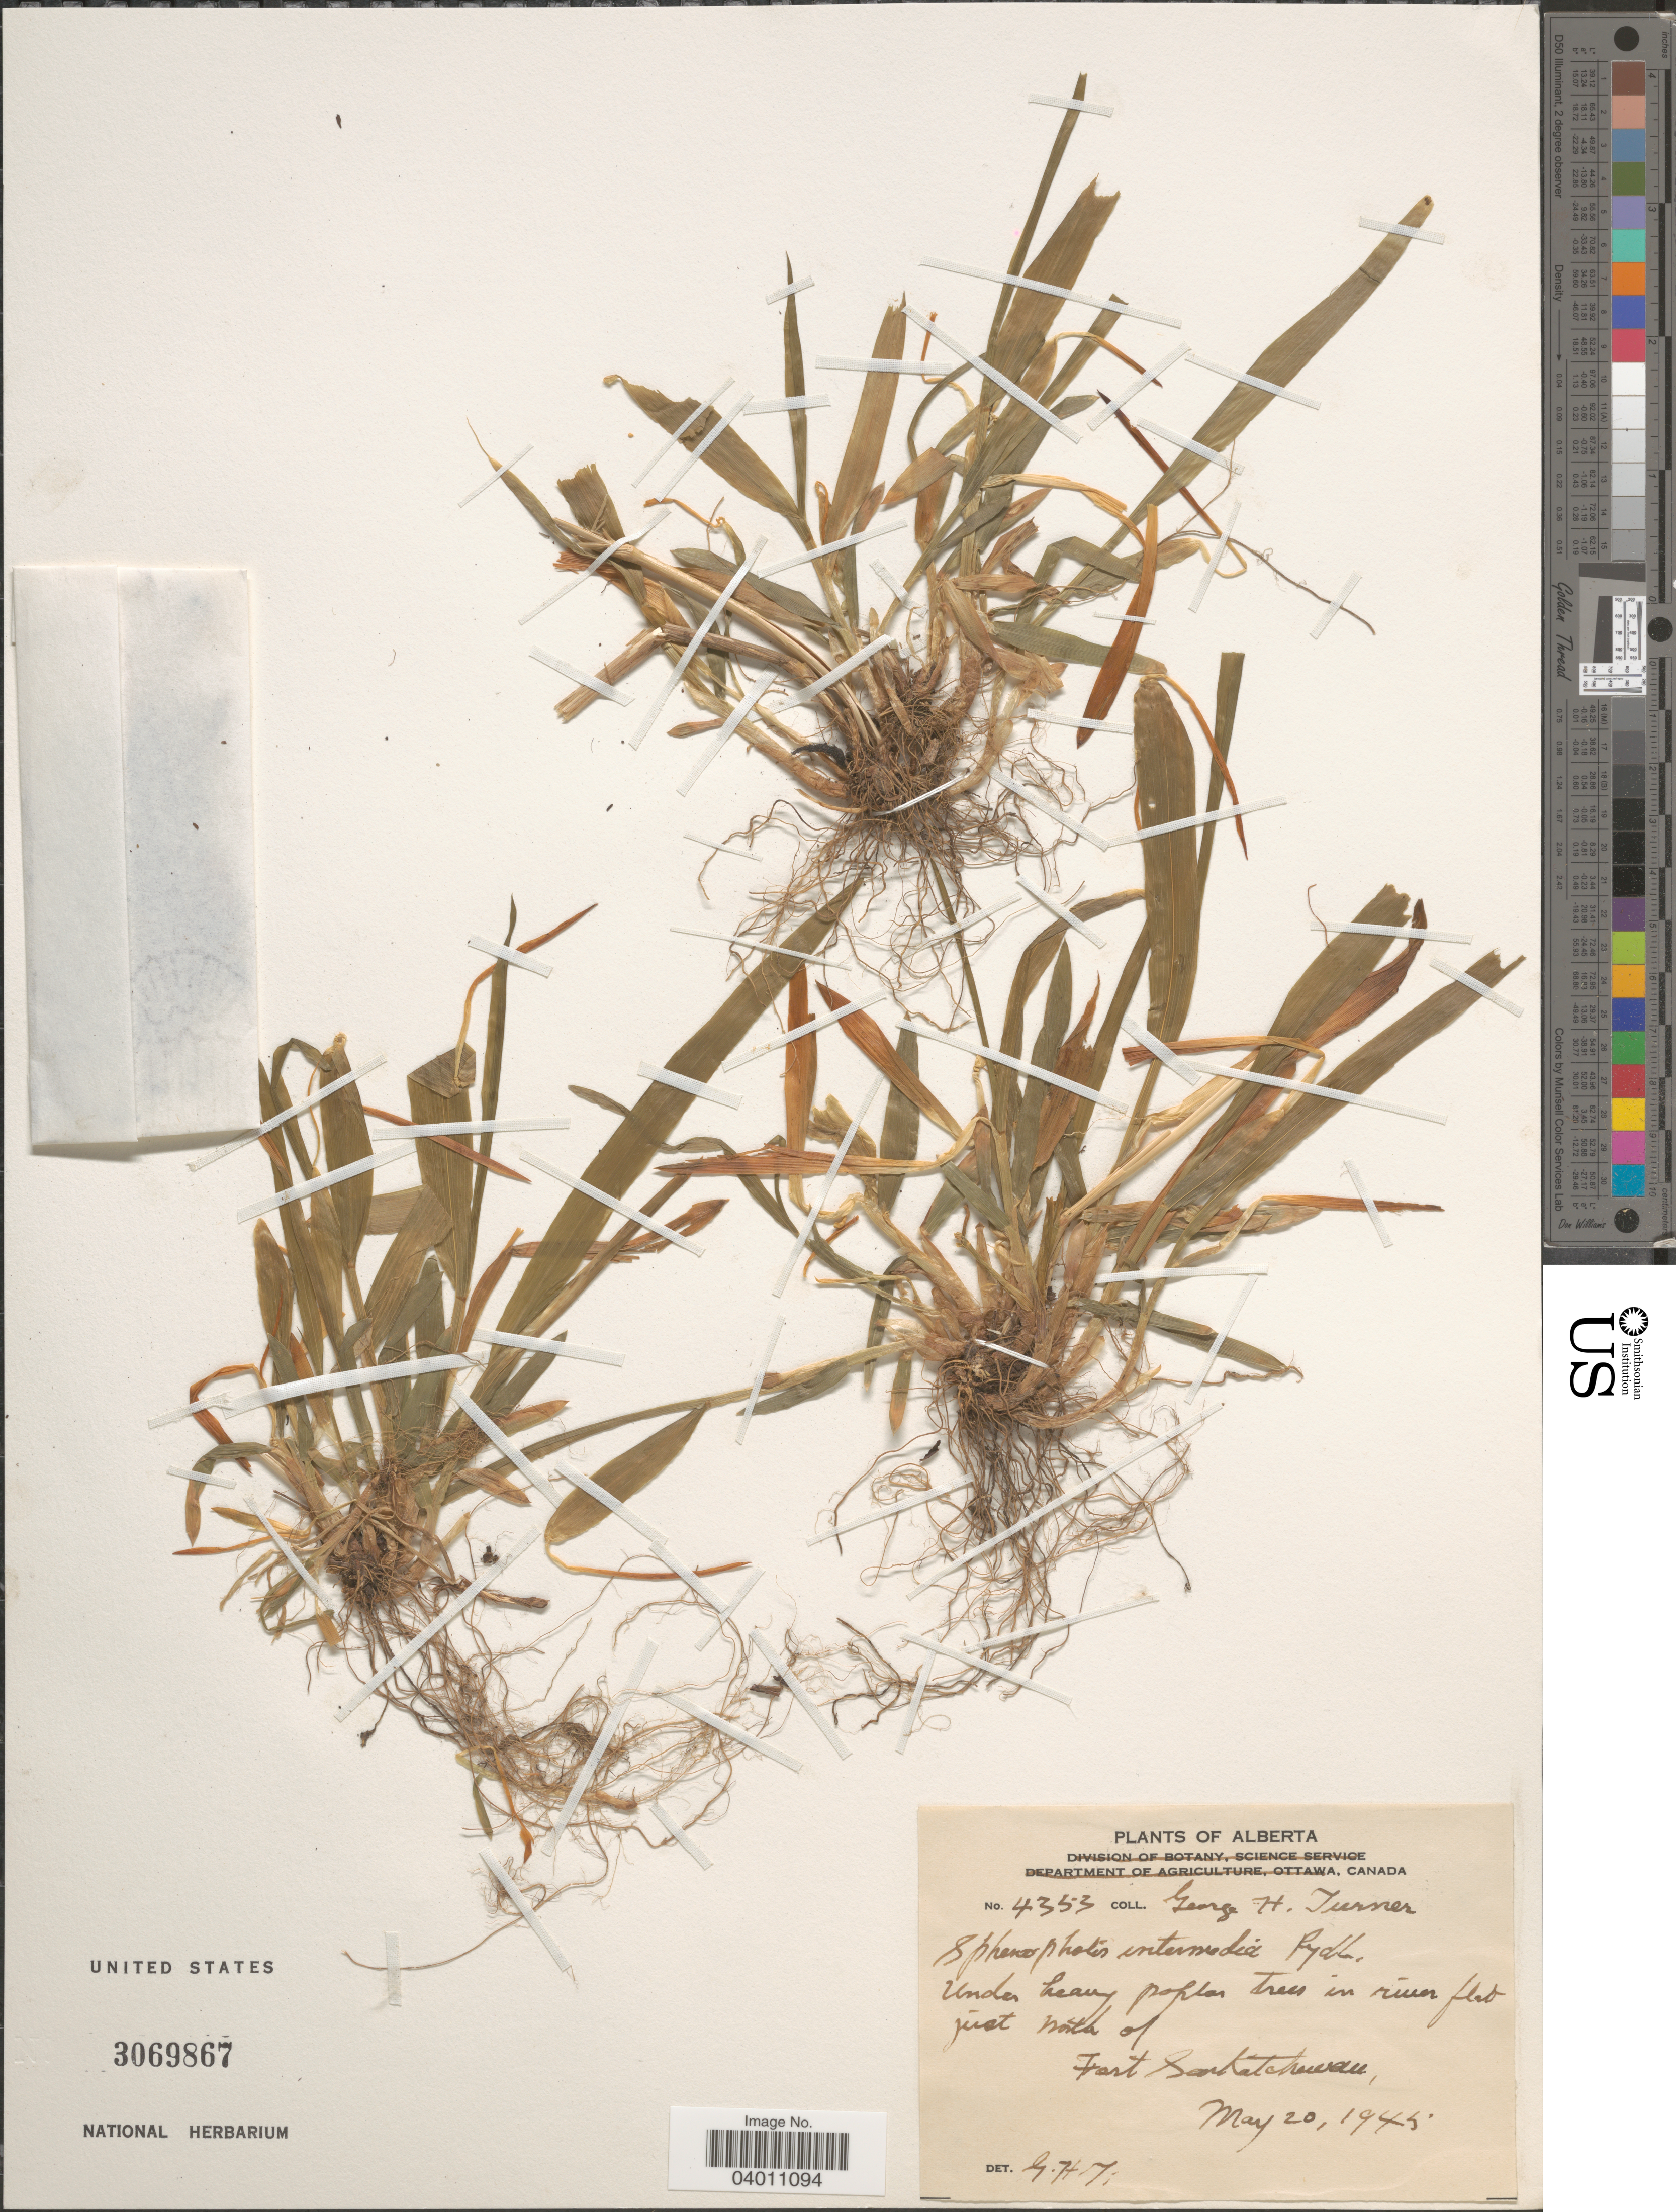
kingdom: Plantae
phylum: Tracheophyta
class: Liliopsida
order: Poales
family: Poaceae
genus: Sphenopholis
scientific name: Sphenopholis intermedia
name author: (Rydb.) Rydb.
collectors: G. H. Turner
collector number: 4353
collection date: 1945-05-20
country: Canada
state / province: Alberta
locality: Just north of Fort Saskatchewan.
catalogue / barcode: US 3069867